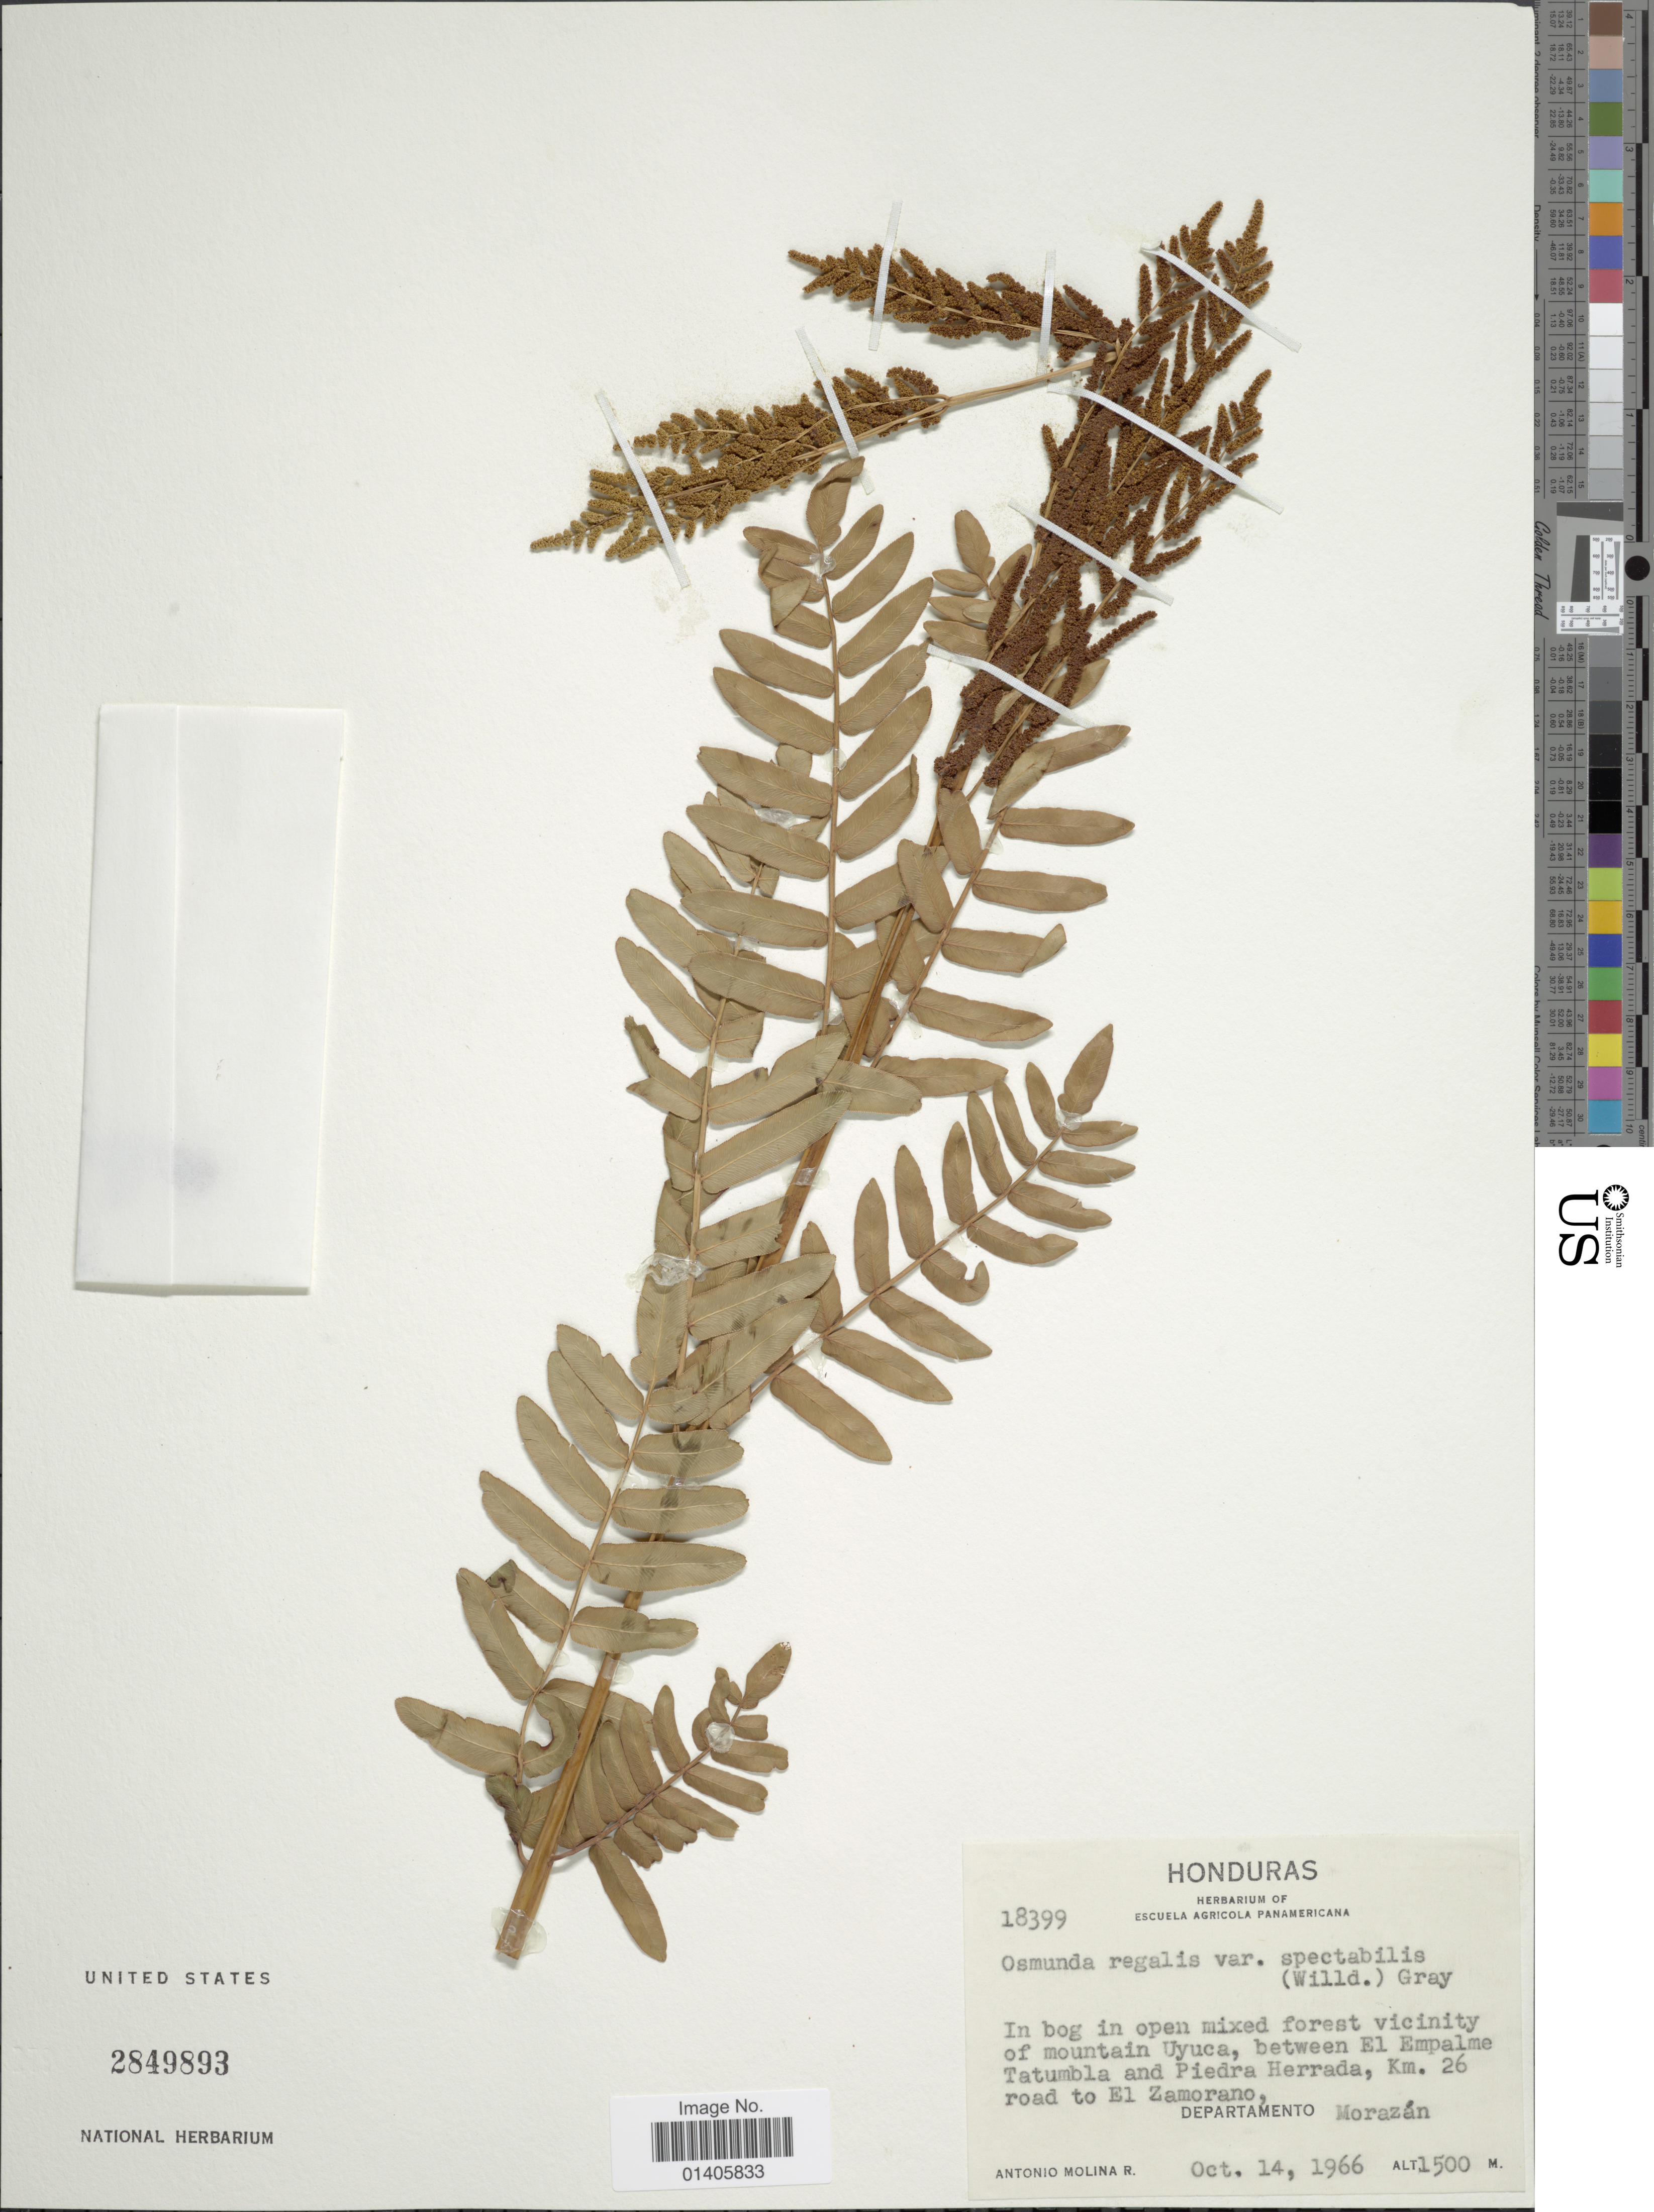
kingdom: Plantae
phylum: Tracheophyta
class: Polypodiopsida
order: Osmundales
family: Osmundaceae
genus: Osmunda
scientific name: Osmunda regalis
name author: L.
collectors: A. Molina R.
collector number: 18399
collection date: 1966-10-14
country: Honduras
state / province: Fco. Morazán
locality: In bog in open mixed forest vicinity of mountain Uyuca, between El Empalme Tatumbla and Piedra Herrada, Km 26 road to El Zamorano,Departamento Morazán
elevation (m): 1500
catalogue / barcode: US 2849893